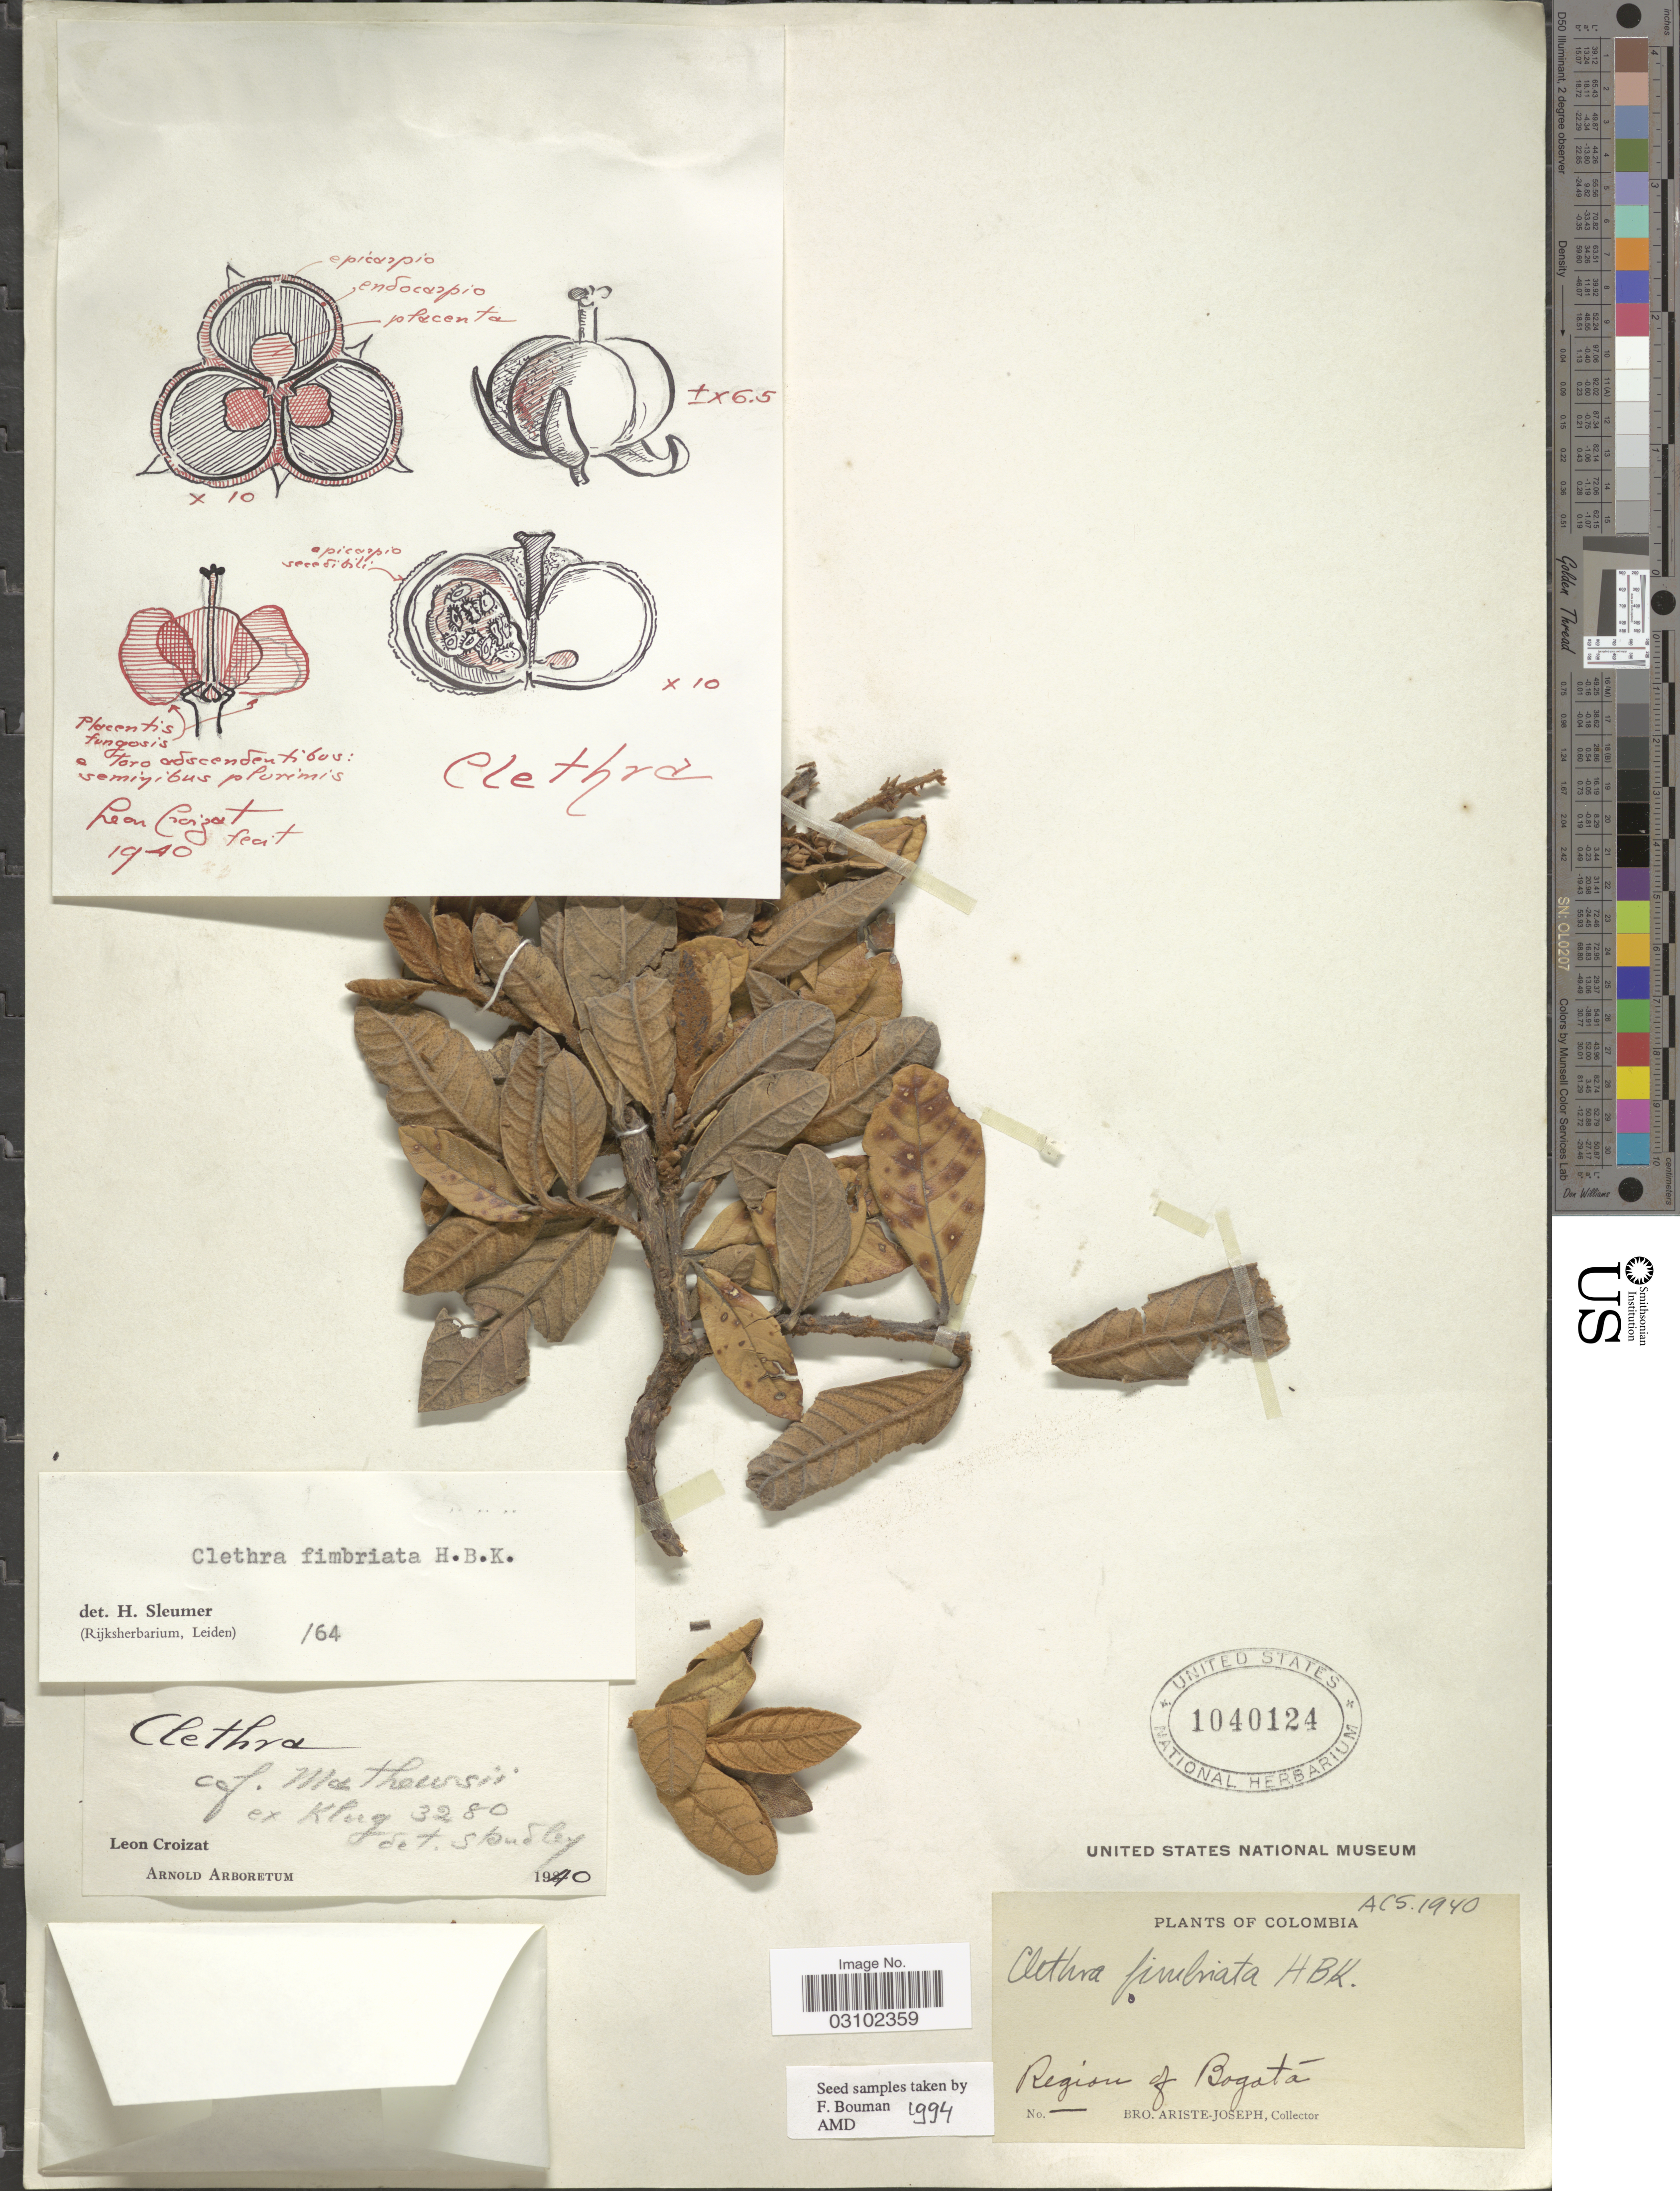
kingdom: Plantae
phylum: Tracheophyta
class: Magnoliopsida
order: Ericales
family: Clethraceae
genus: Clethra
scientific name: Clethra fimbriata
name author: Kunth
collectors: Bro. Ariste-Joseph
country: Colombia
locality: Region of Bogotá.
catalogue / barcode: US 1040124